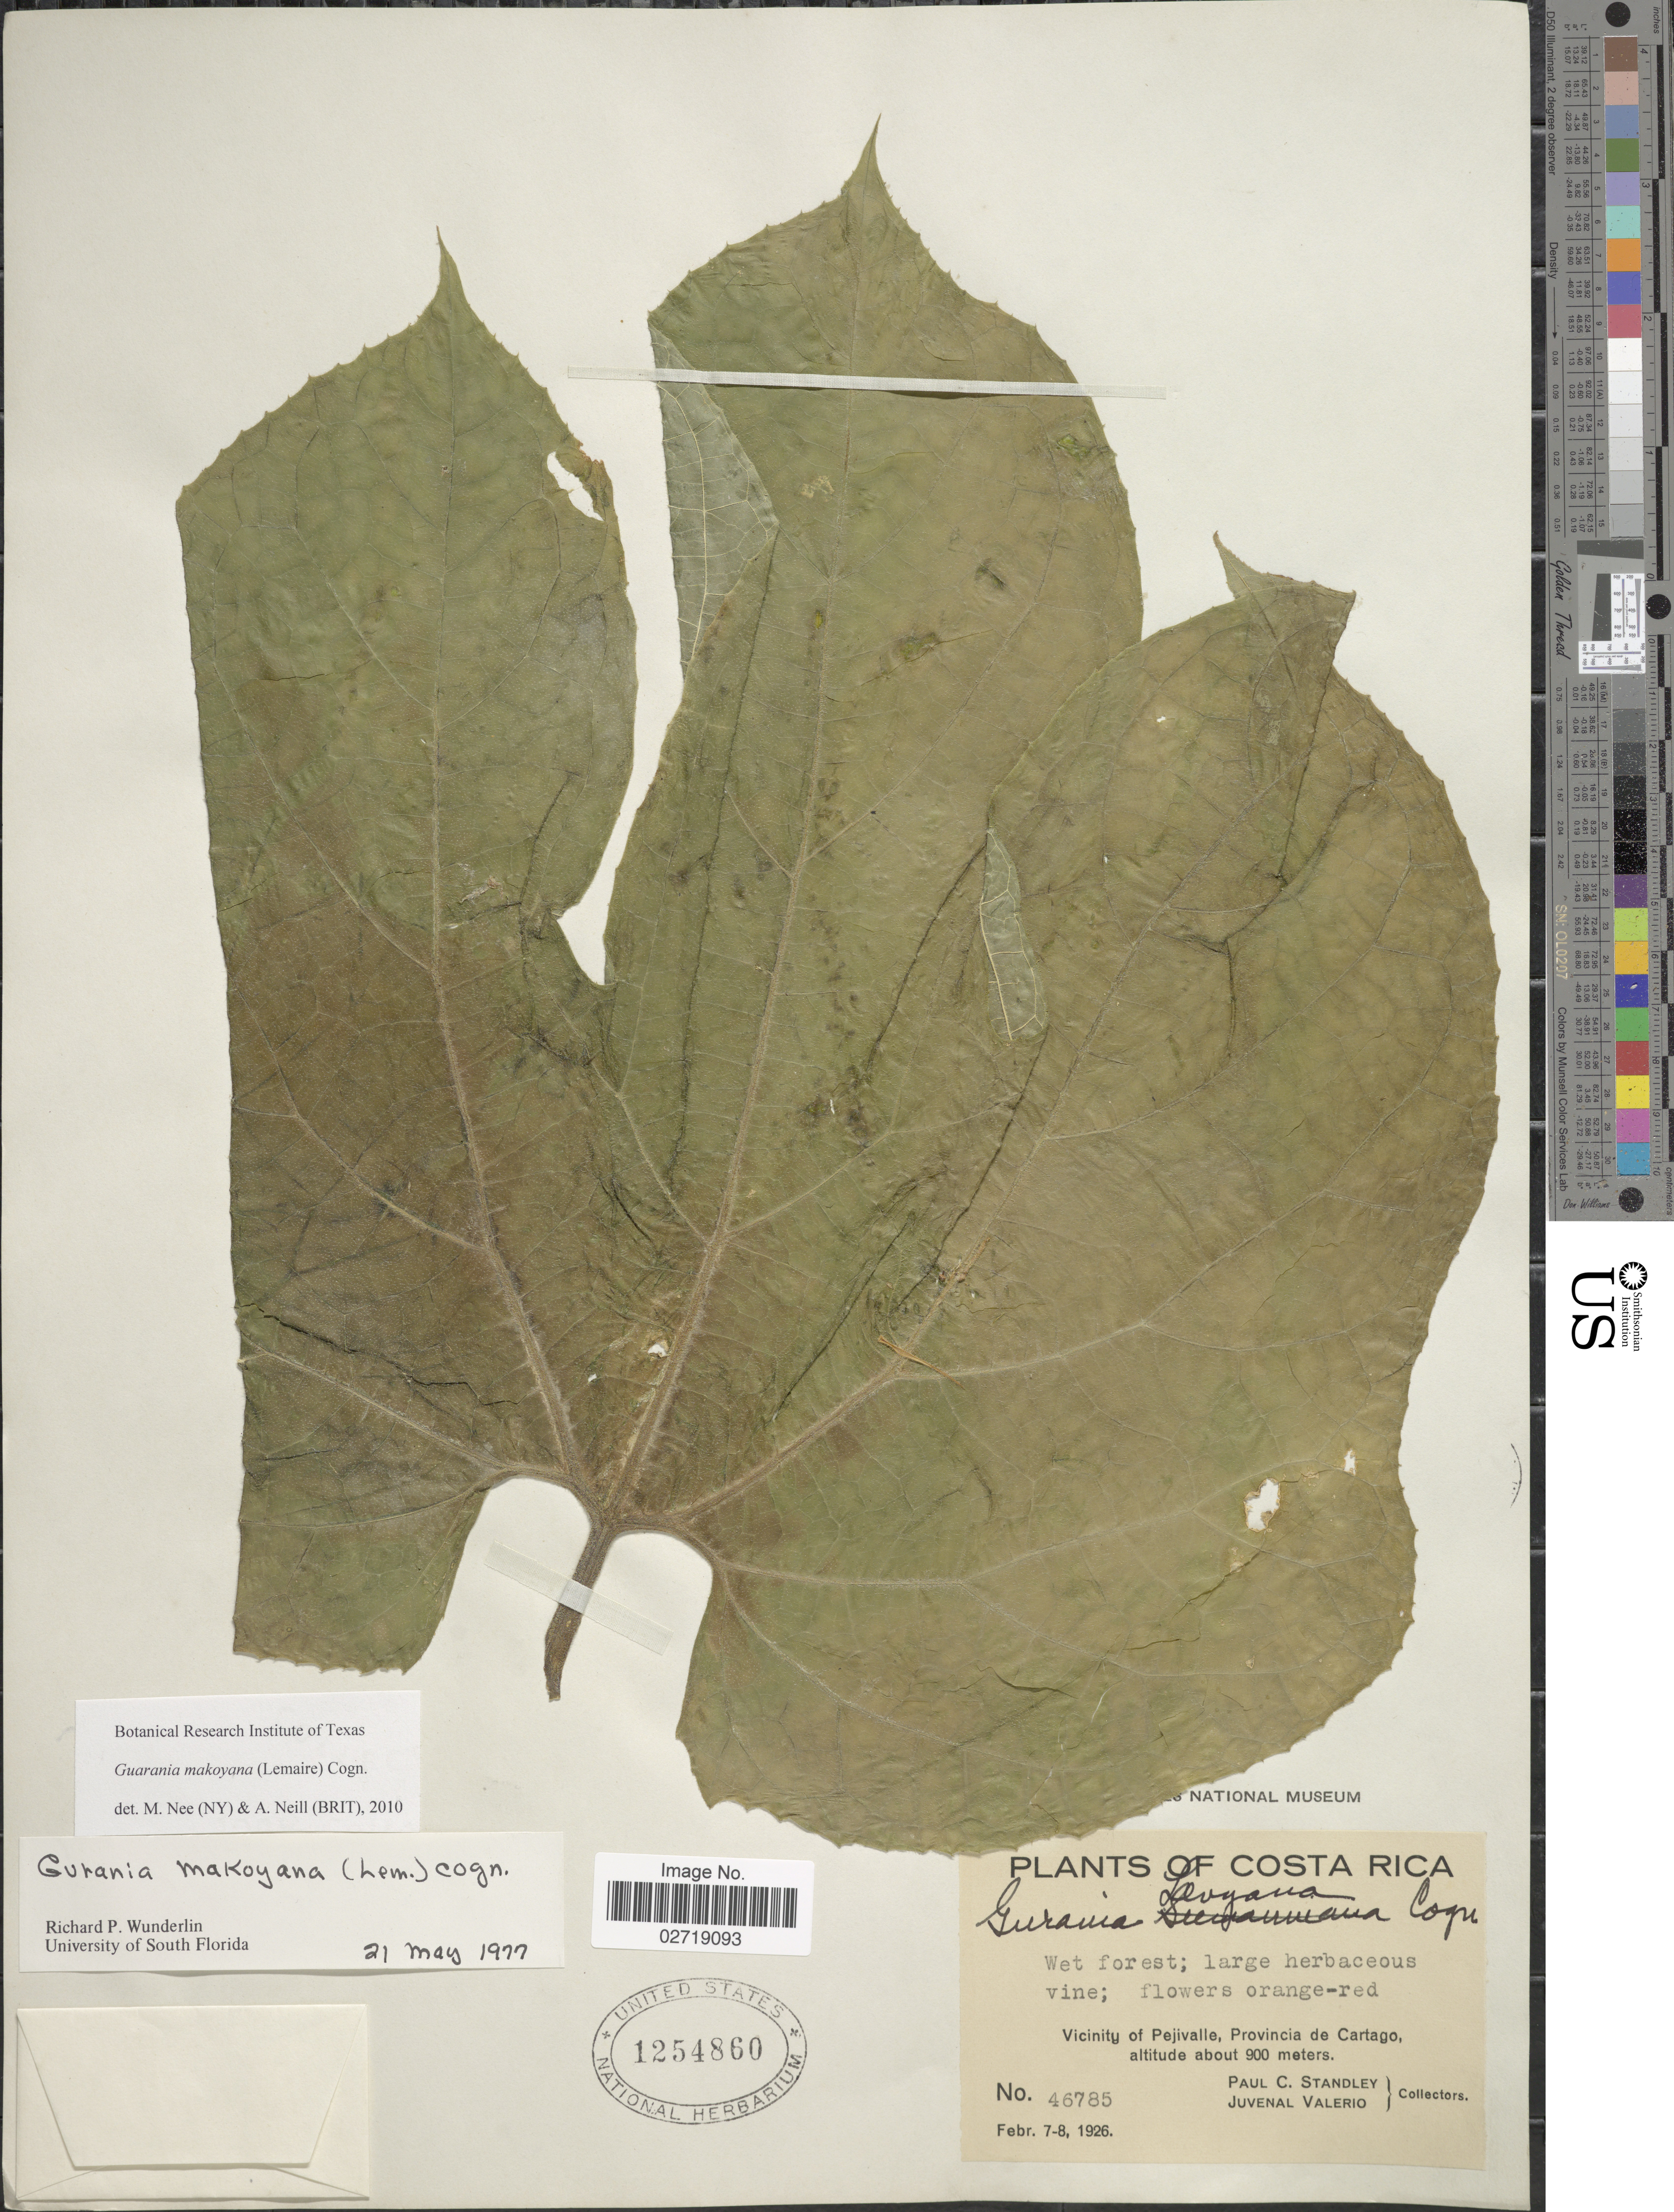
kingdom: Plantae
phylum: Tracheophyta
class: Magnoliopsida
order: Cucurbitales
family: Cucurbitaceae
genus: Gurania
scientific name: Gurania makoyana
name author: (Lem.) Cogn.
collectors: P. C. Standley & J. Valerio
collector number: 46785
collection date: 1926-02-07/1926-02-08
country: Costa Rica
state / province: Cartago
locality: Vicinity of Pejivalle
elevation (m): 900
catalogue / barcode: US 1254860